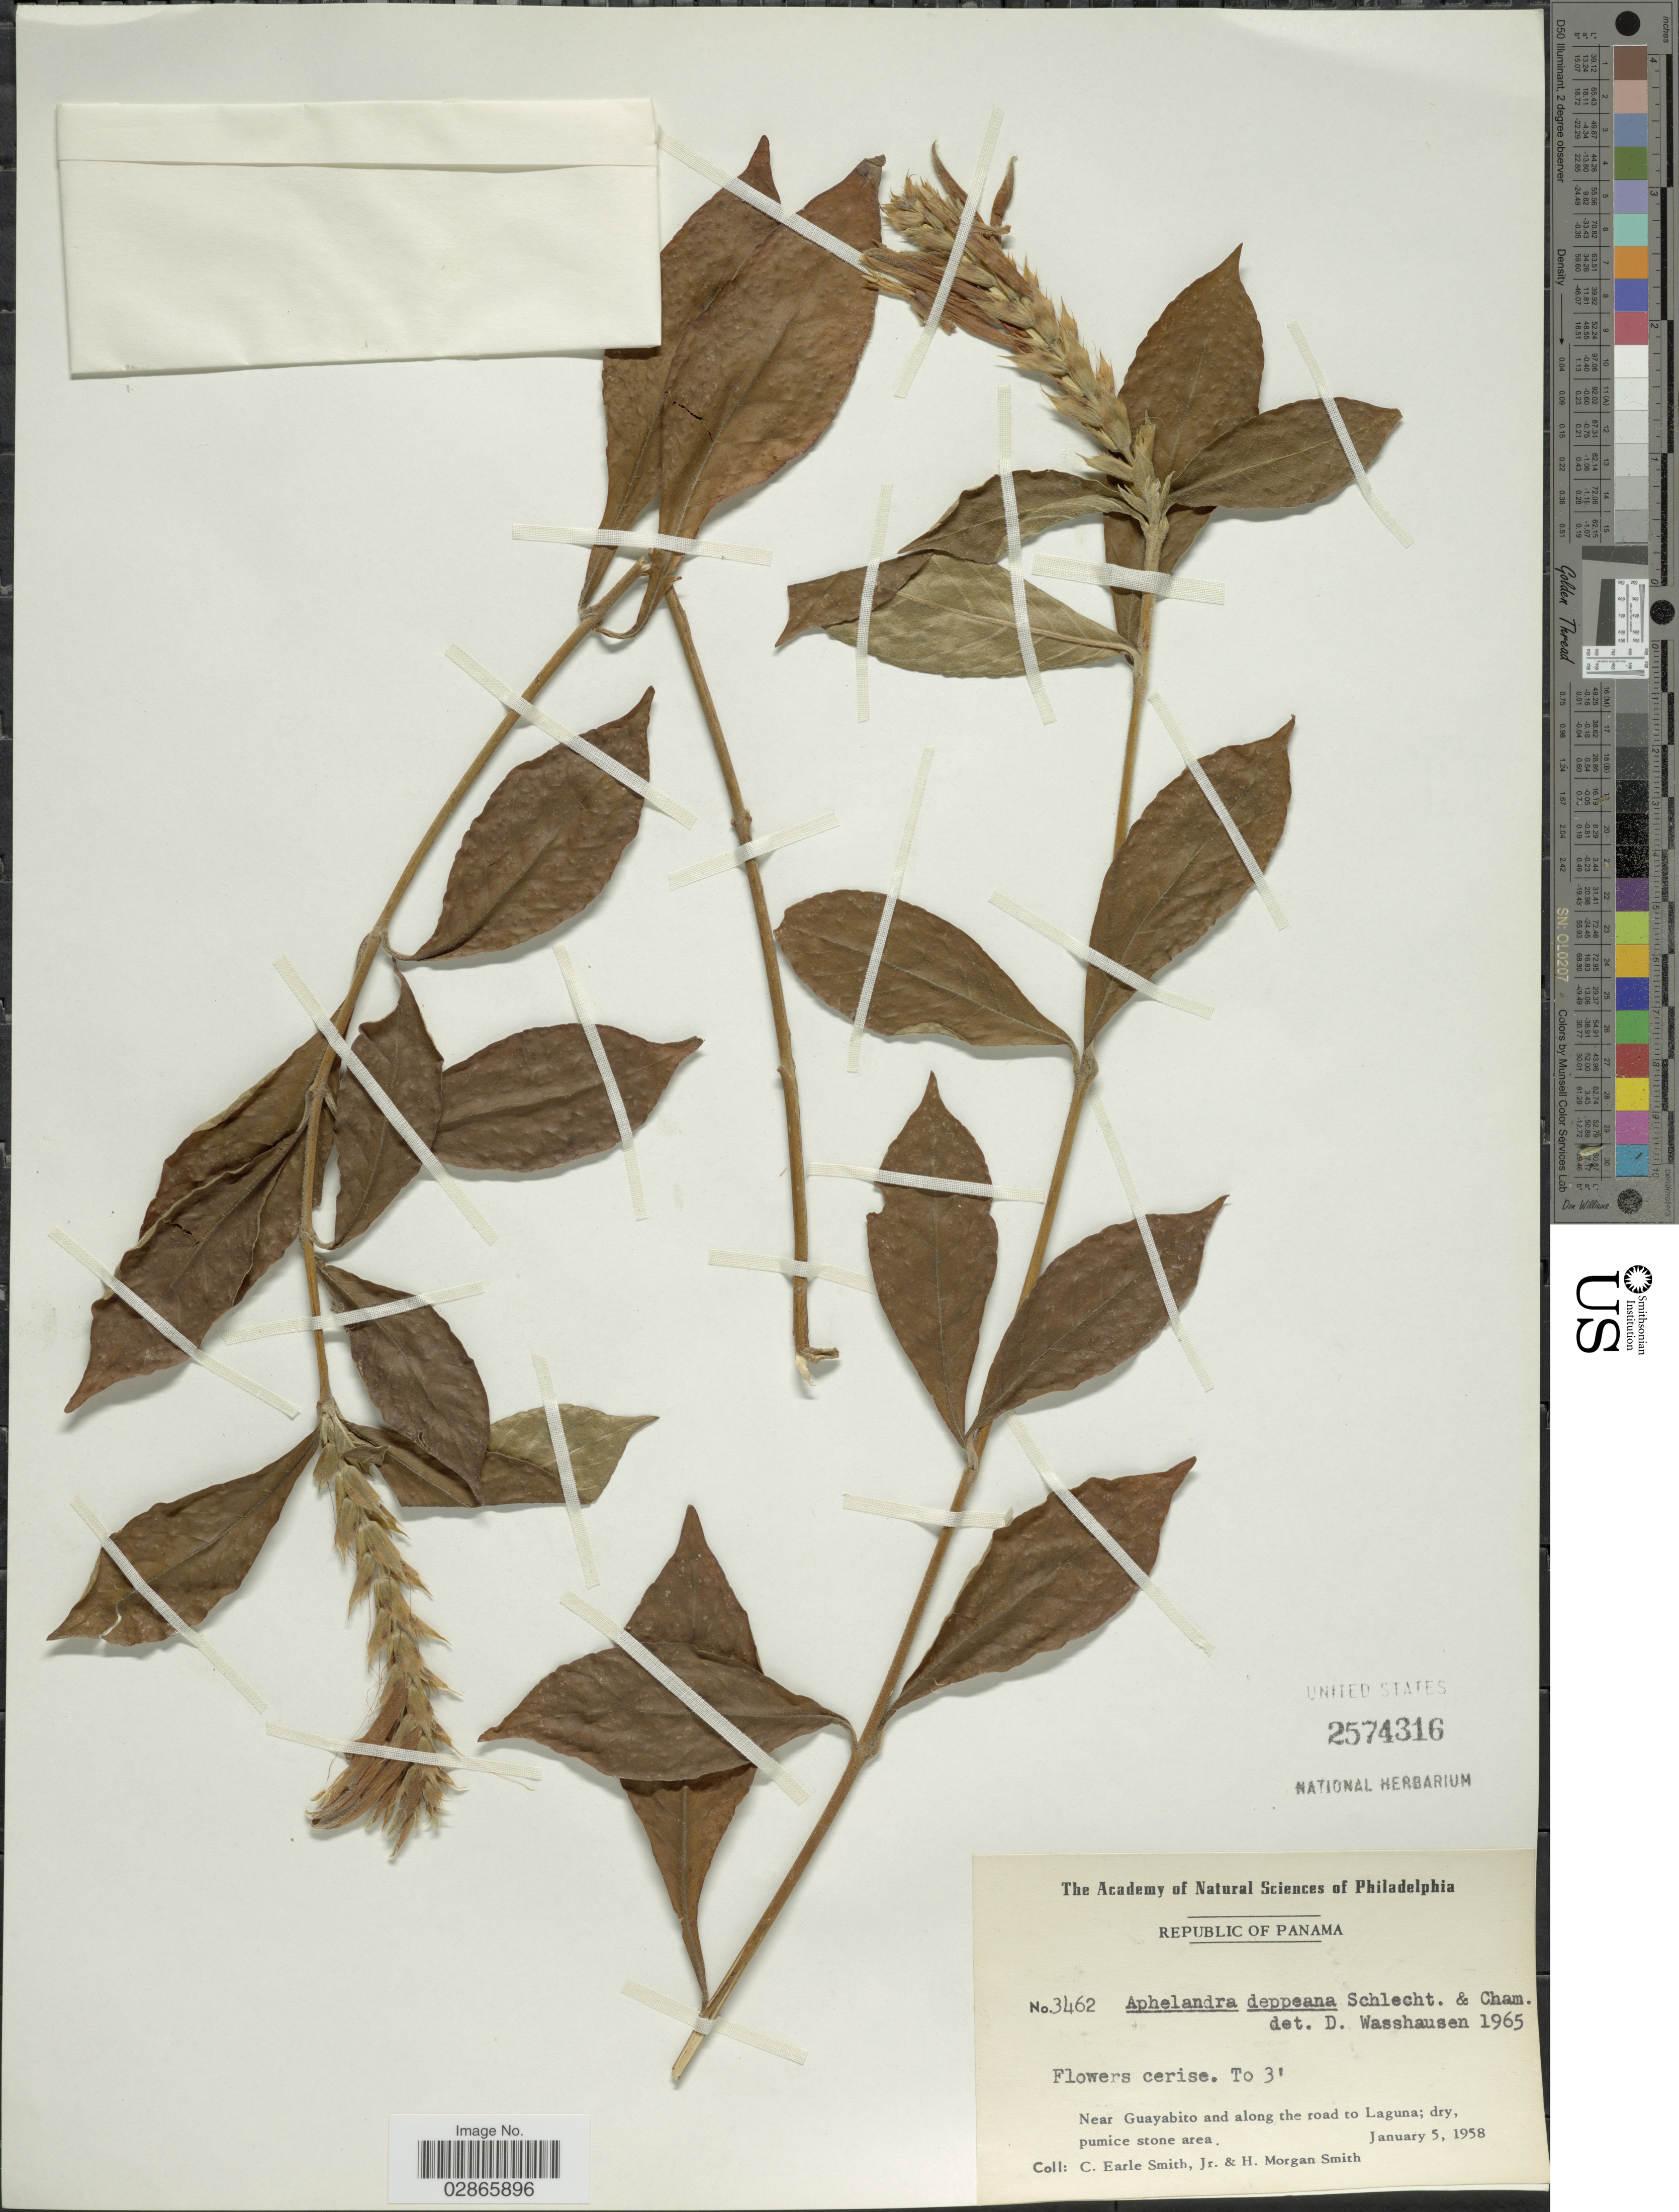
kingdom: Plantae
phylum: Tracheophyta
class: Magnoliopsida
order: Lamiales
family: Acanthaceae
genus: Aphelandra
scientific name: Aphelandra deppeana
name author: Schltdl. & Cham.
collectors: C. E. Smith Jr. & H. M. Smith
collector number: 3462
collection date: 1958-01-05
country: Panama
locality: Near Guayabito and along the road to Laguna.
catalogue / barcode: US 2574316